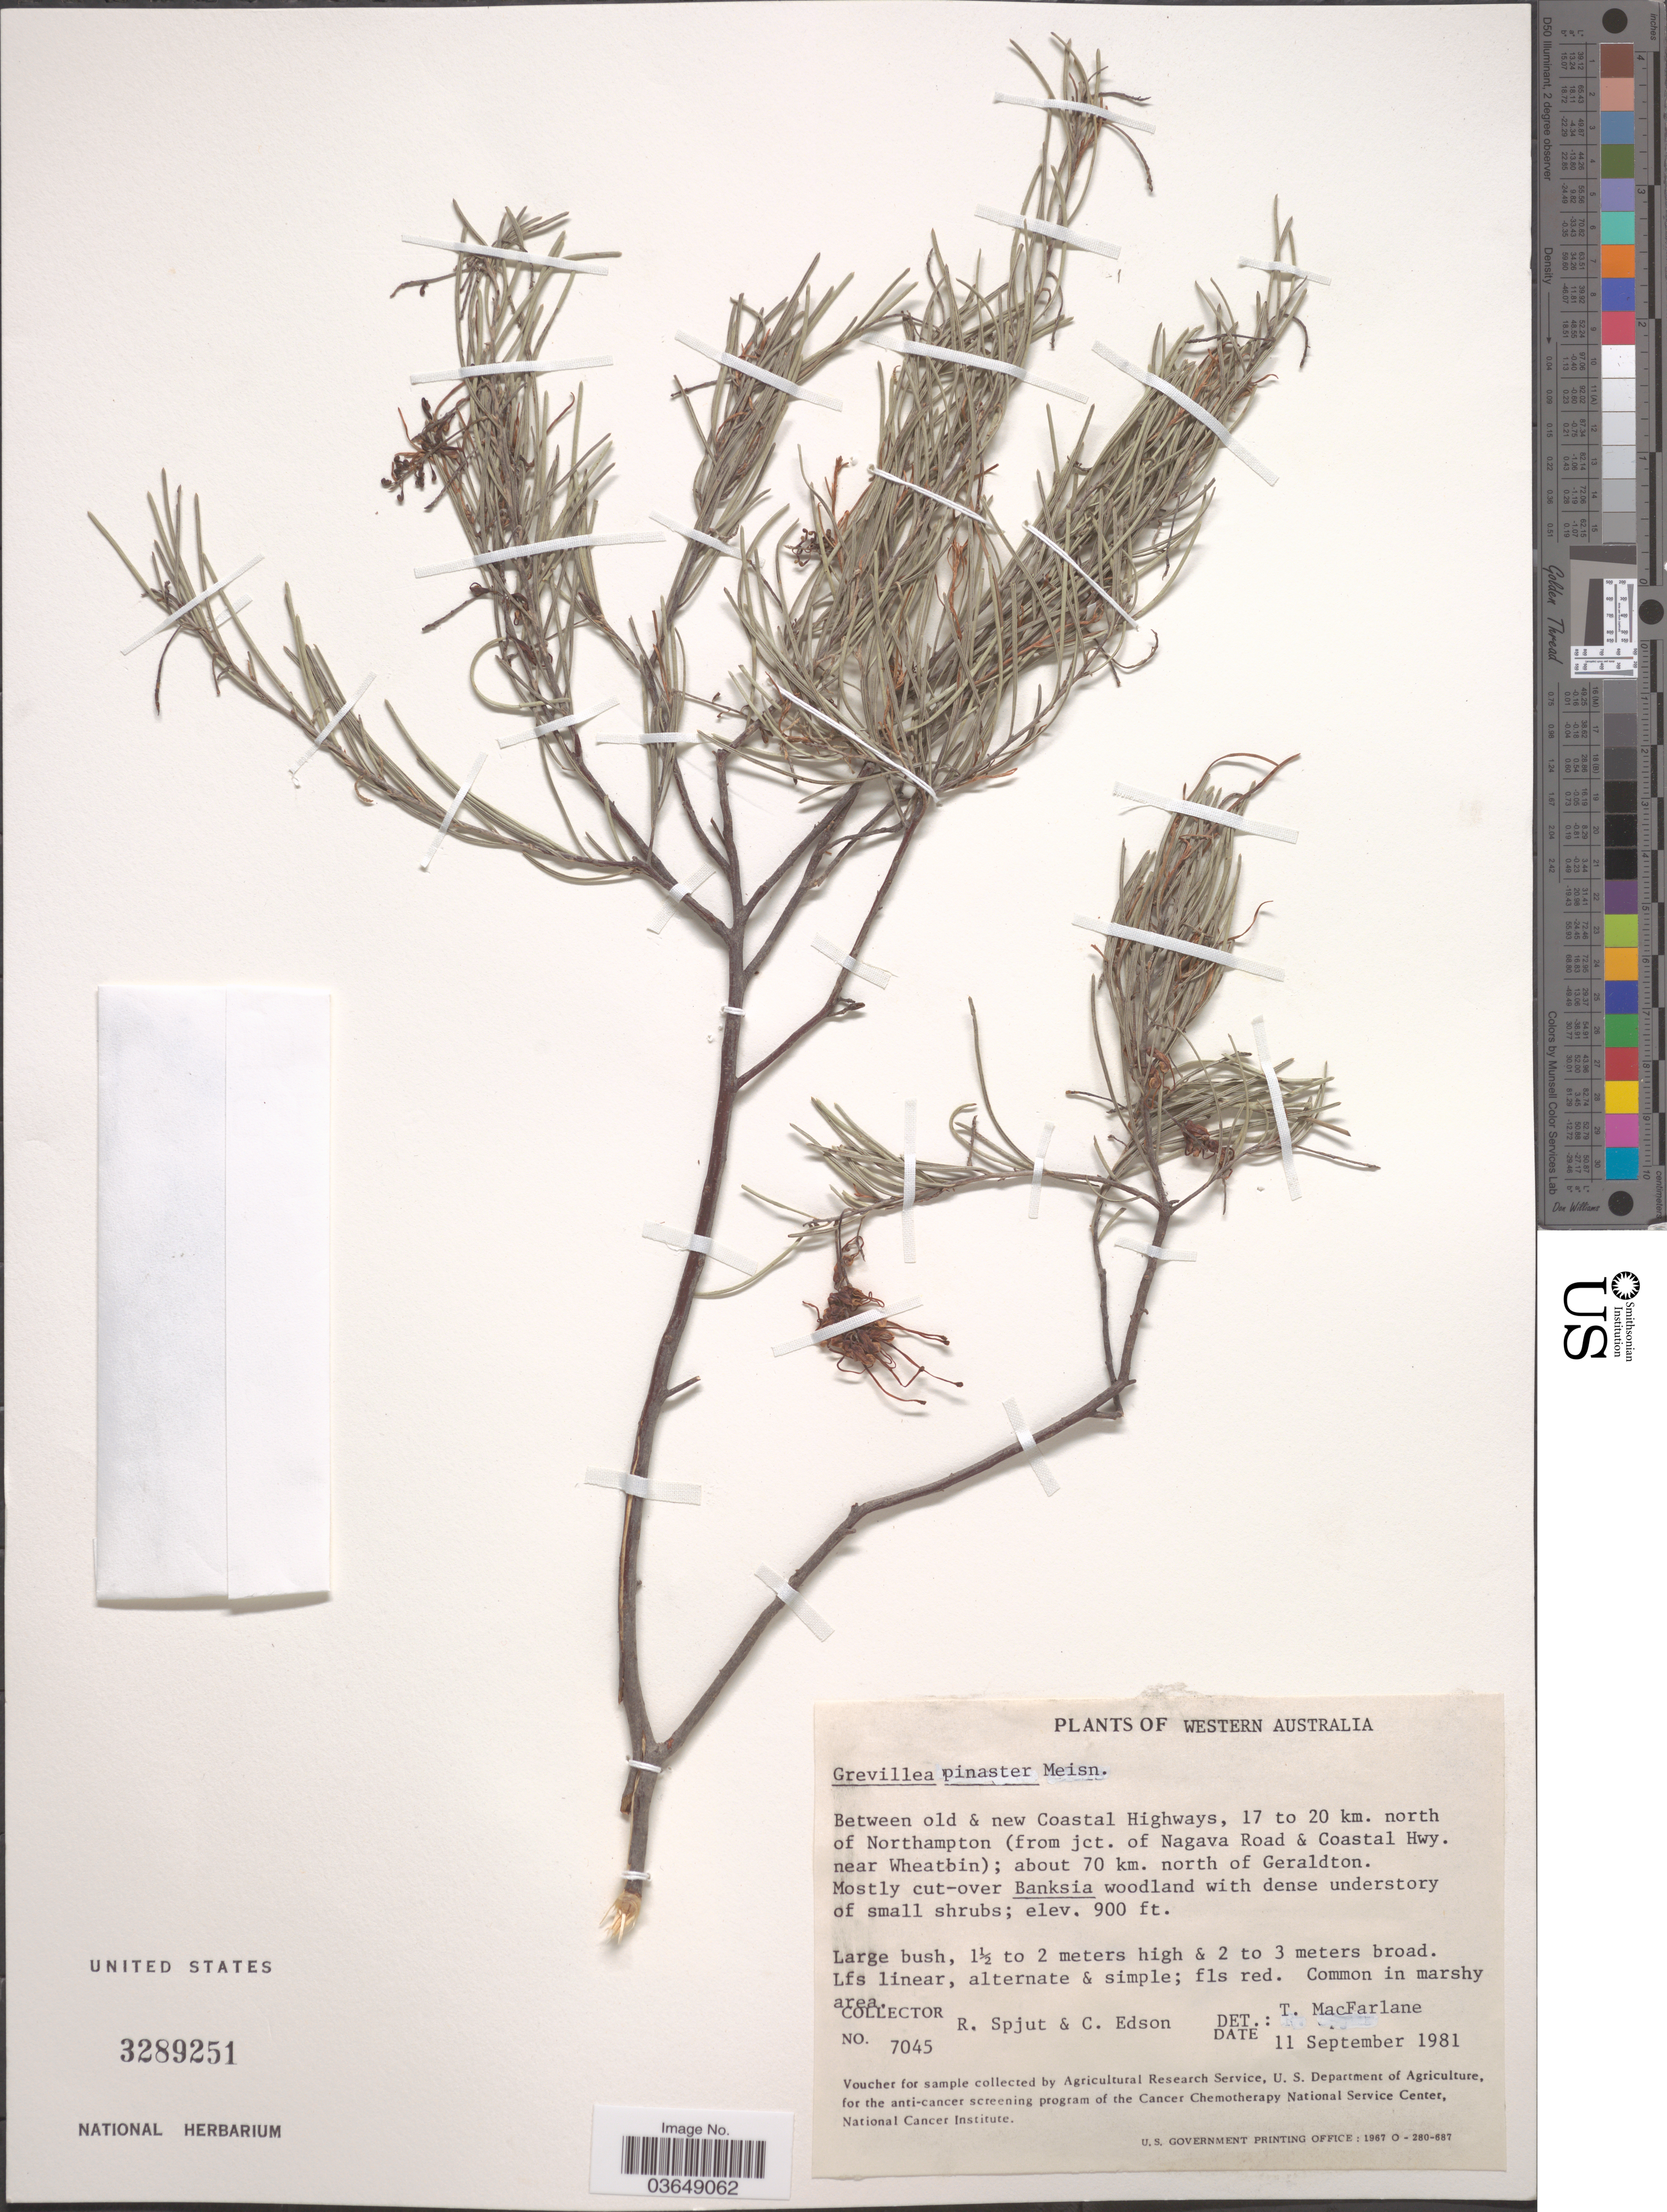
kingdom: Plantae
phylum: Tracheophyta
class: Magnoliopsida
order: Proteales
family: Proteaceae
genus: Grevillea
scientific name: Grevillea pinaster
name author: Meisn.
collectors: R. Spjut & C. Edson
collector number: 7045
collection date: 1981-09-11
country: Australia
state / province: Western Australia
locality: Between old & new coastal Highways, 17 to 20 km. north of Northampton (from jct. of Nagava Road & Coastal Hwy. near Wheatbin); about 70 km. north of Geraldton.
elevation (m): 274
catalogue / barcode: US 3289251